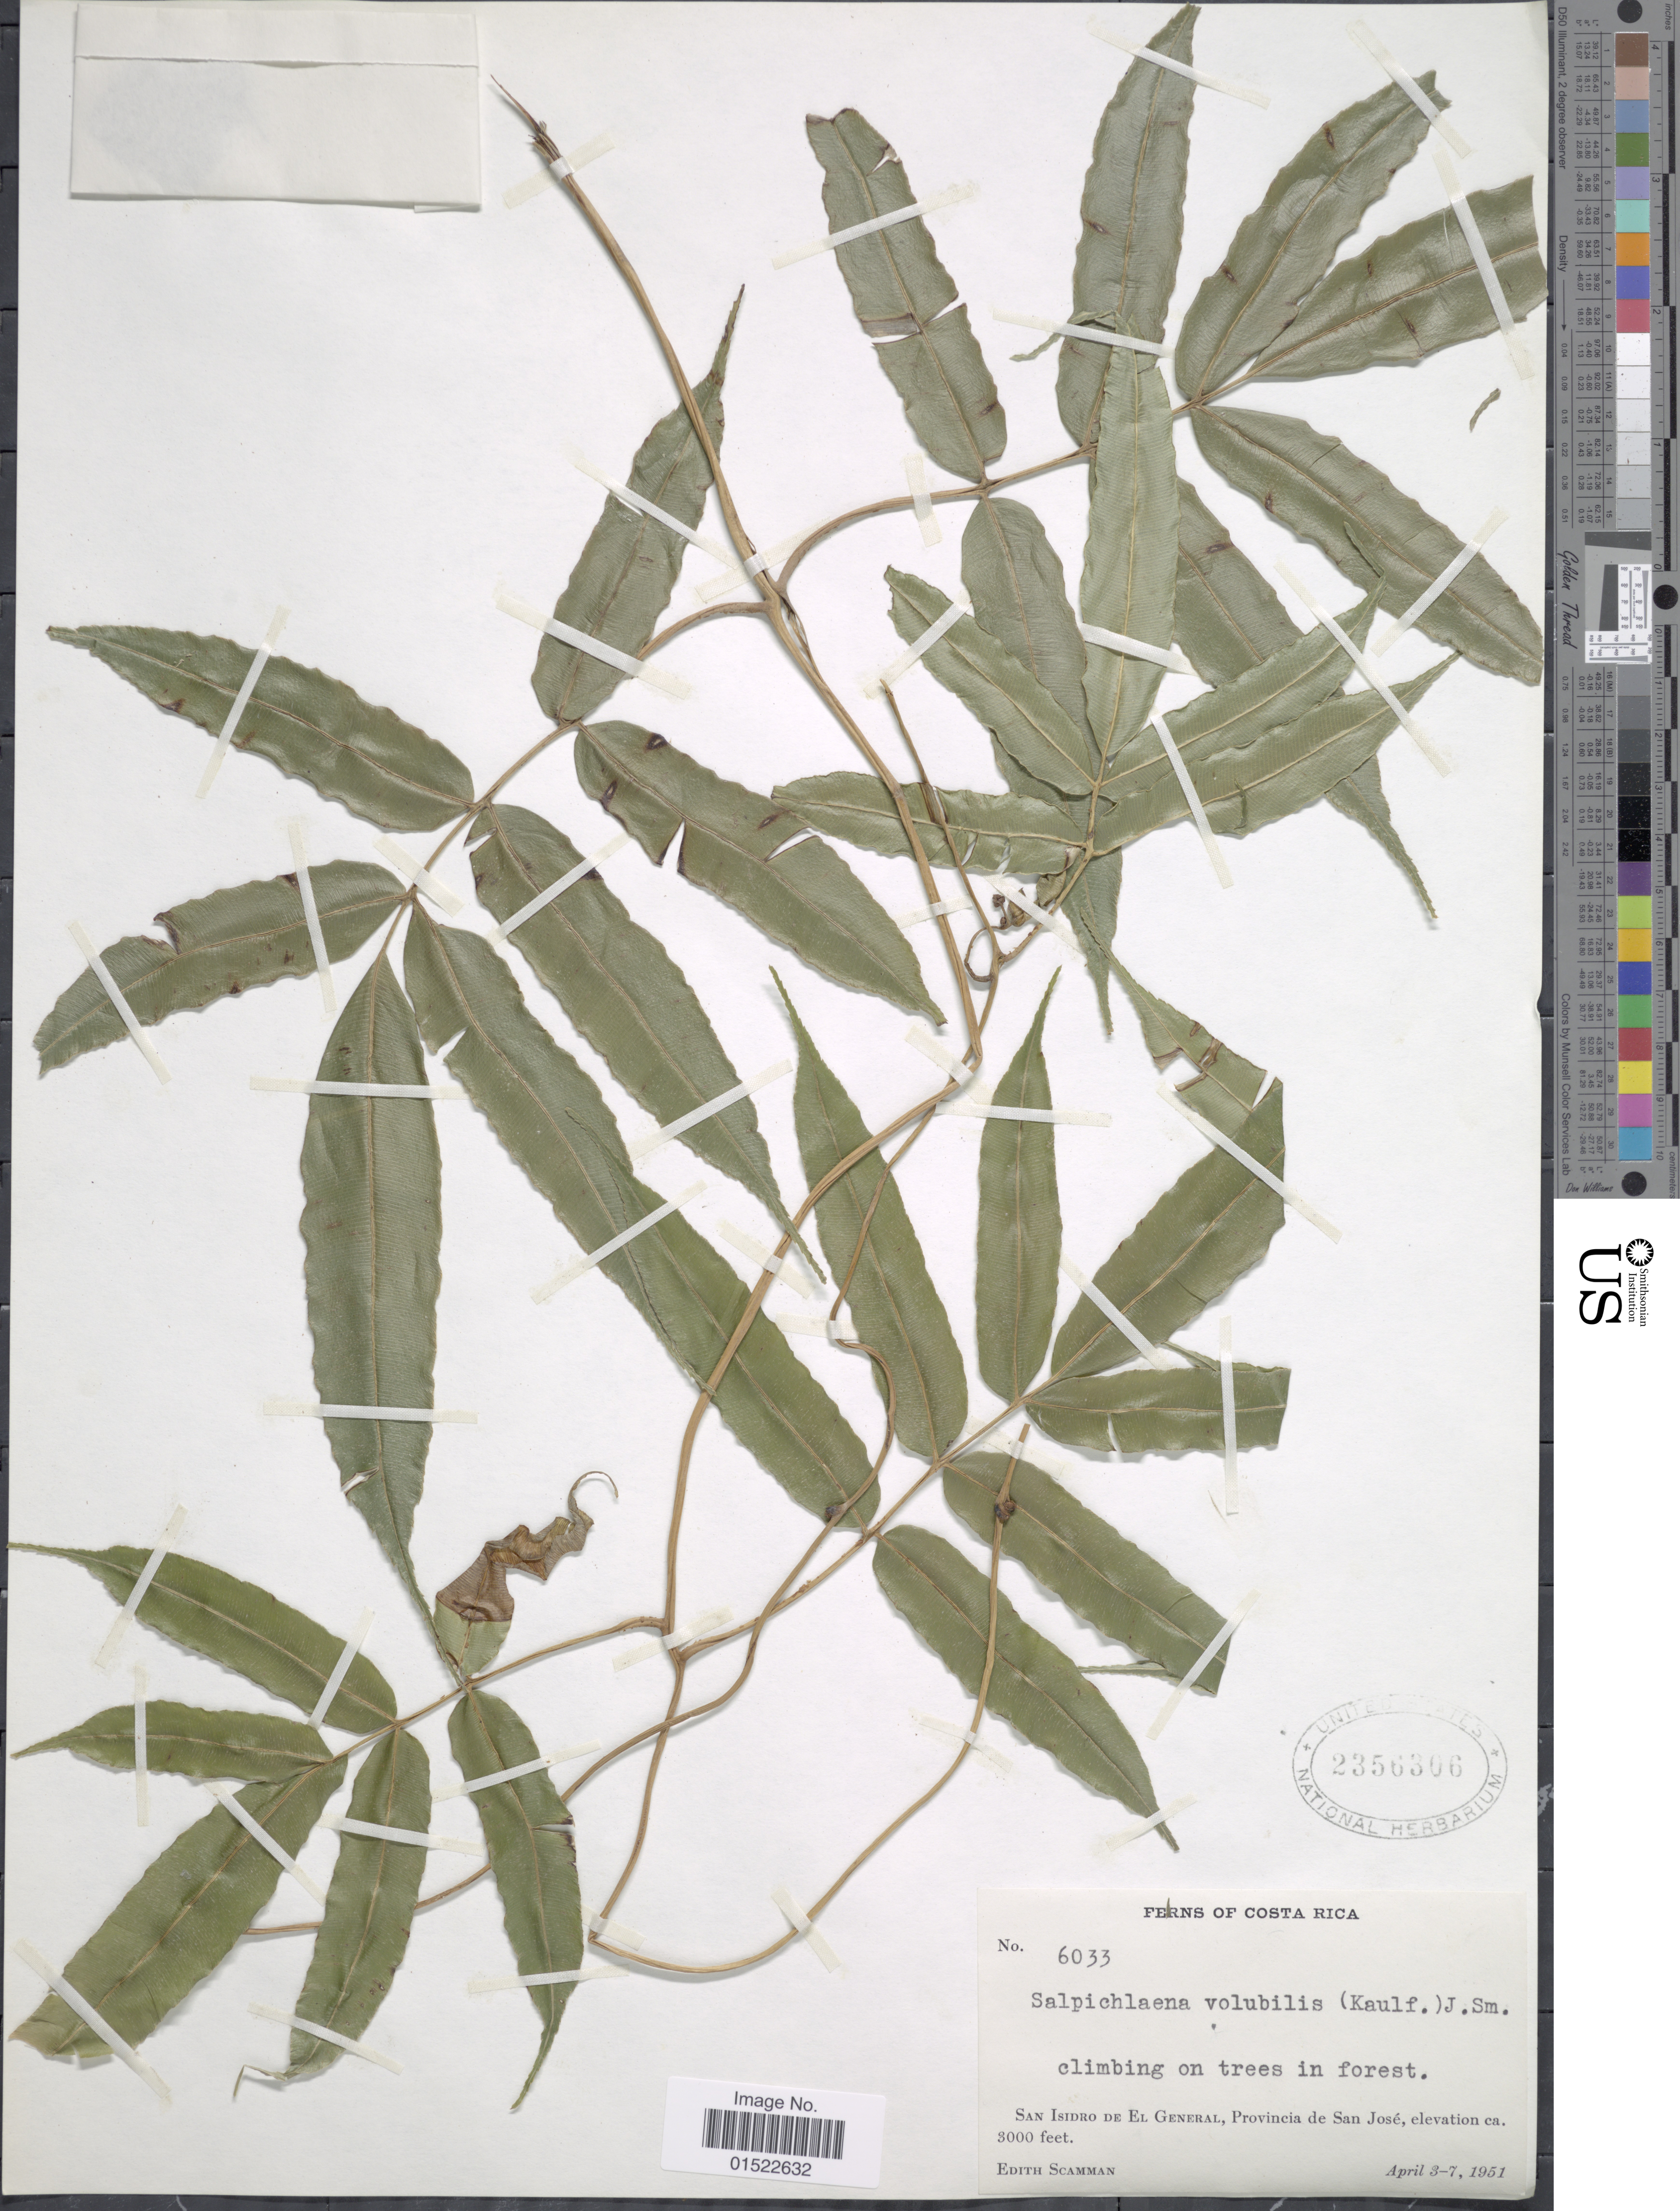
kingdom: Plantae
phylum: Tracheophyta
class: Polypodiopsida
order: Polypodiales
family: Blechnaceae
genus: Salpichlaena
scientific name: Salpichlaena volubilis subsp. volubilis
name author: (Kaulf.) J. Sm.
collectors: E. Scamman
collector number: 6033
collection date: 1951-04-03/1951-04-07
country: Costa Rica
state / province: San José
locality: San Isidro de El General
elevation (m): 914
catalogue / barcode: US 2356306